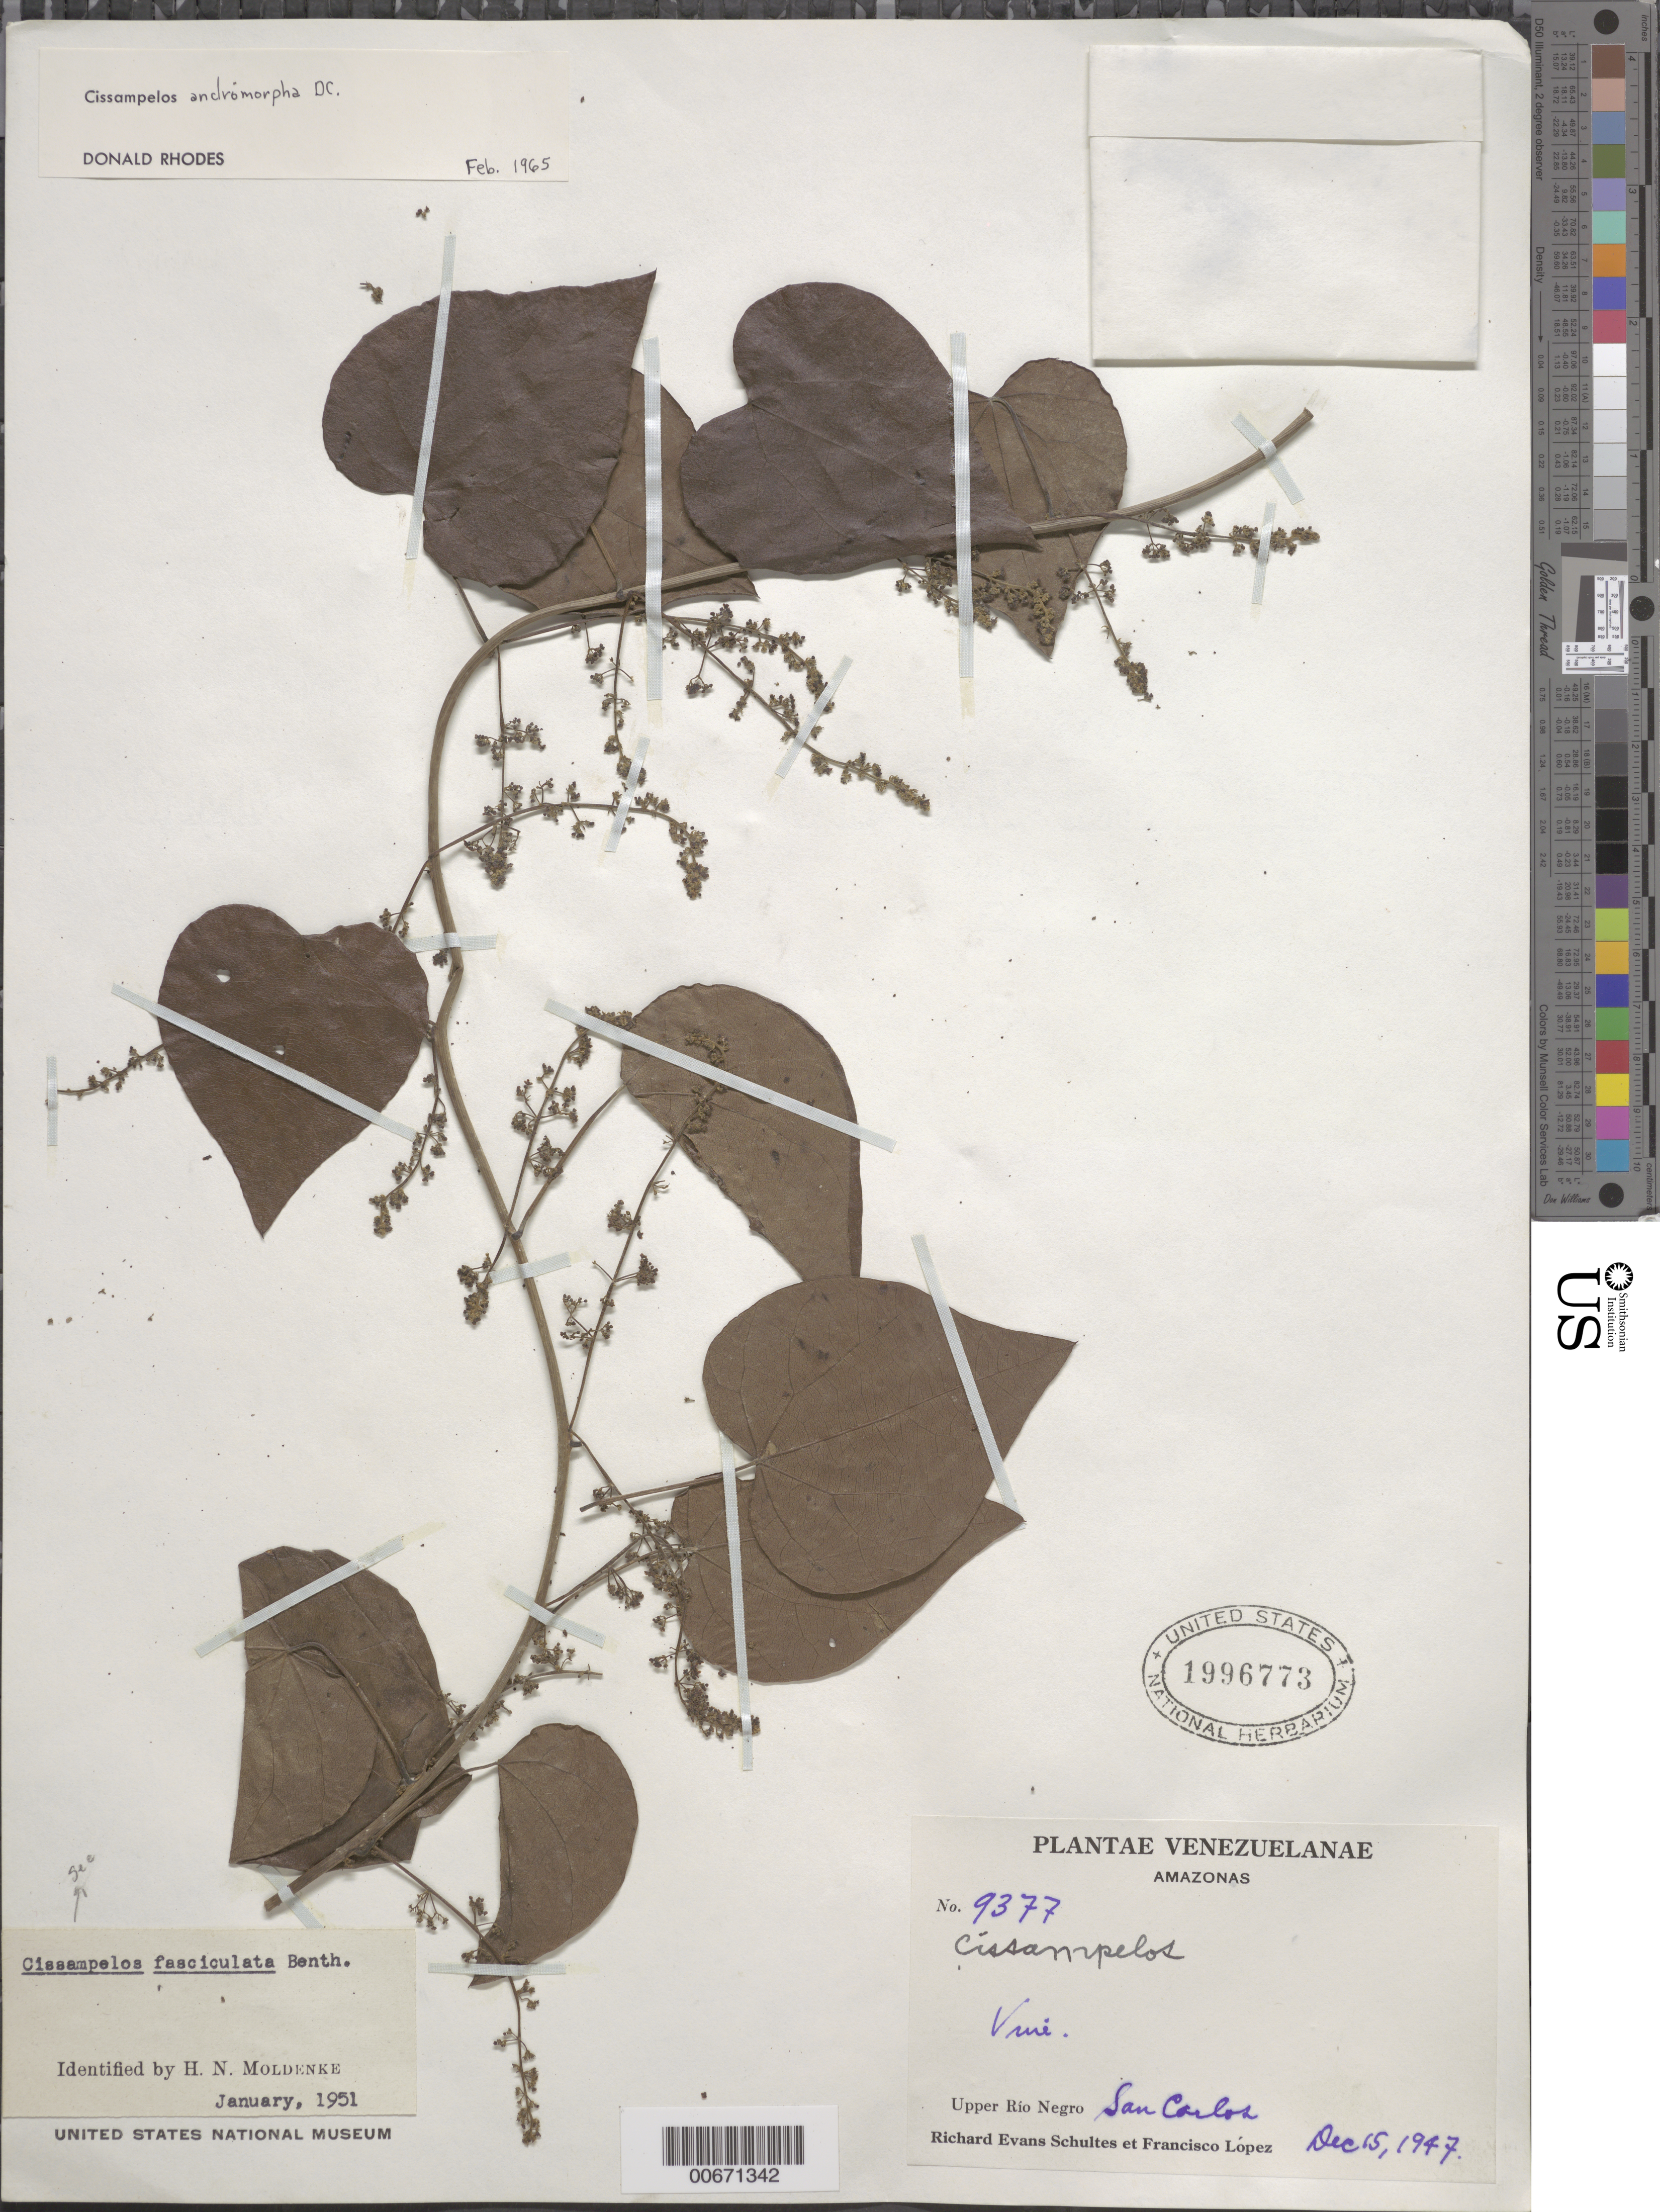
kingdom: Plantae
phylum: Tracheophyta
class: Magnoliopsida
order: Ranunculales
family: Menispermaceae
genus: Cissampelos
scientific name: Cissampelos andromorpha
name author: DC.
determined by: Rhodes, D.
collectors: R. E. Schultes & F. Lopéz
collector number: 9377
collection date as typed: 15-Dec-47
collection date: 1947-12-15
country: Venezuela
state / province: Amazonas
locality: San Carlos and vicinity, Río Negro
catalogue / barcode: US 1996773